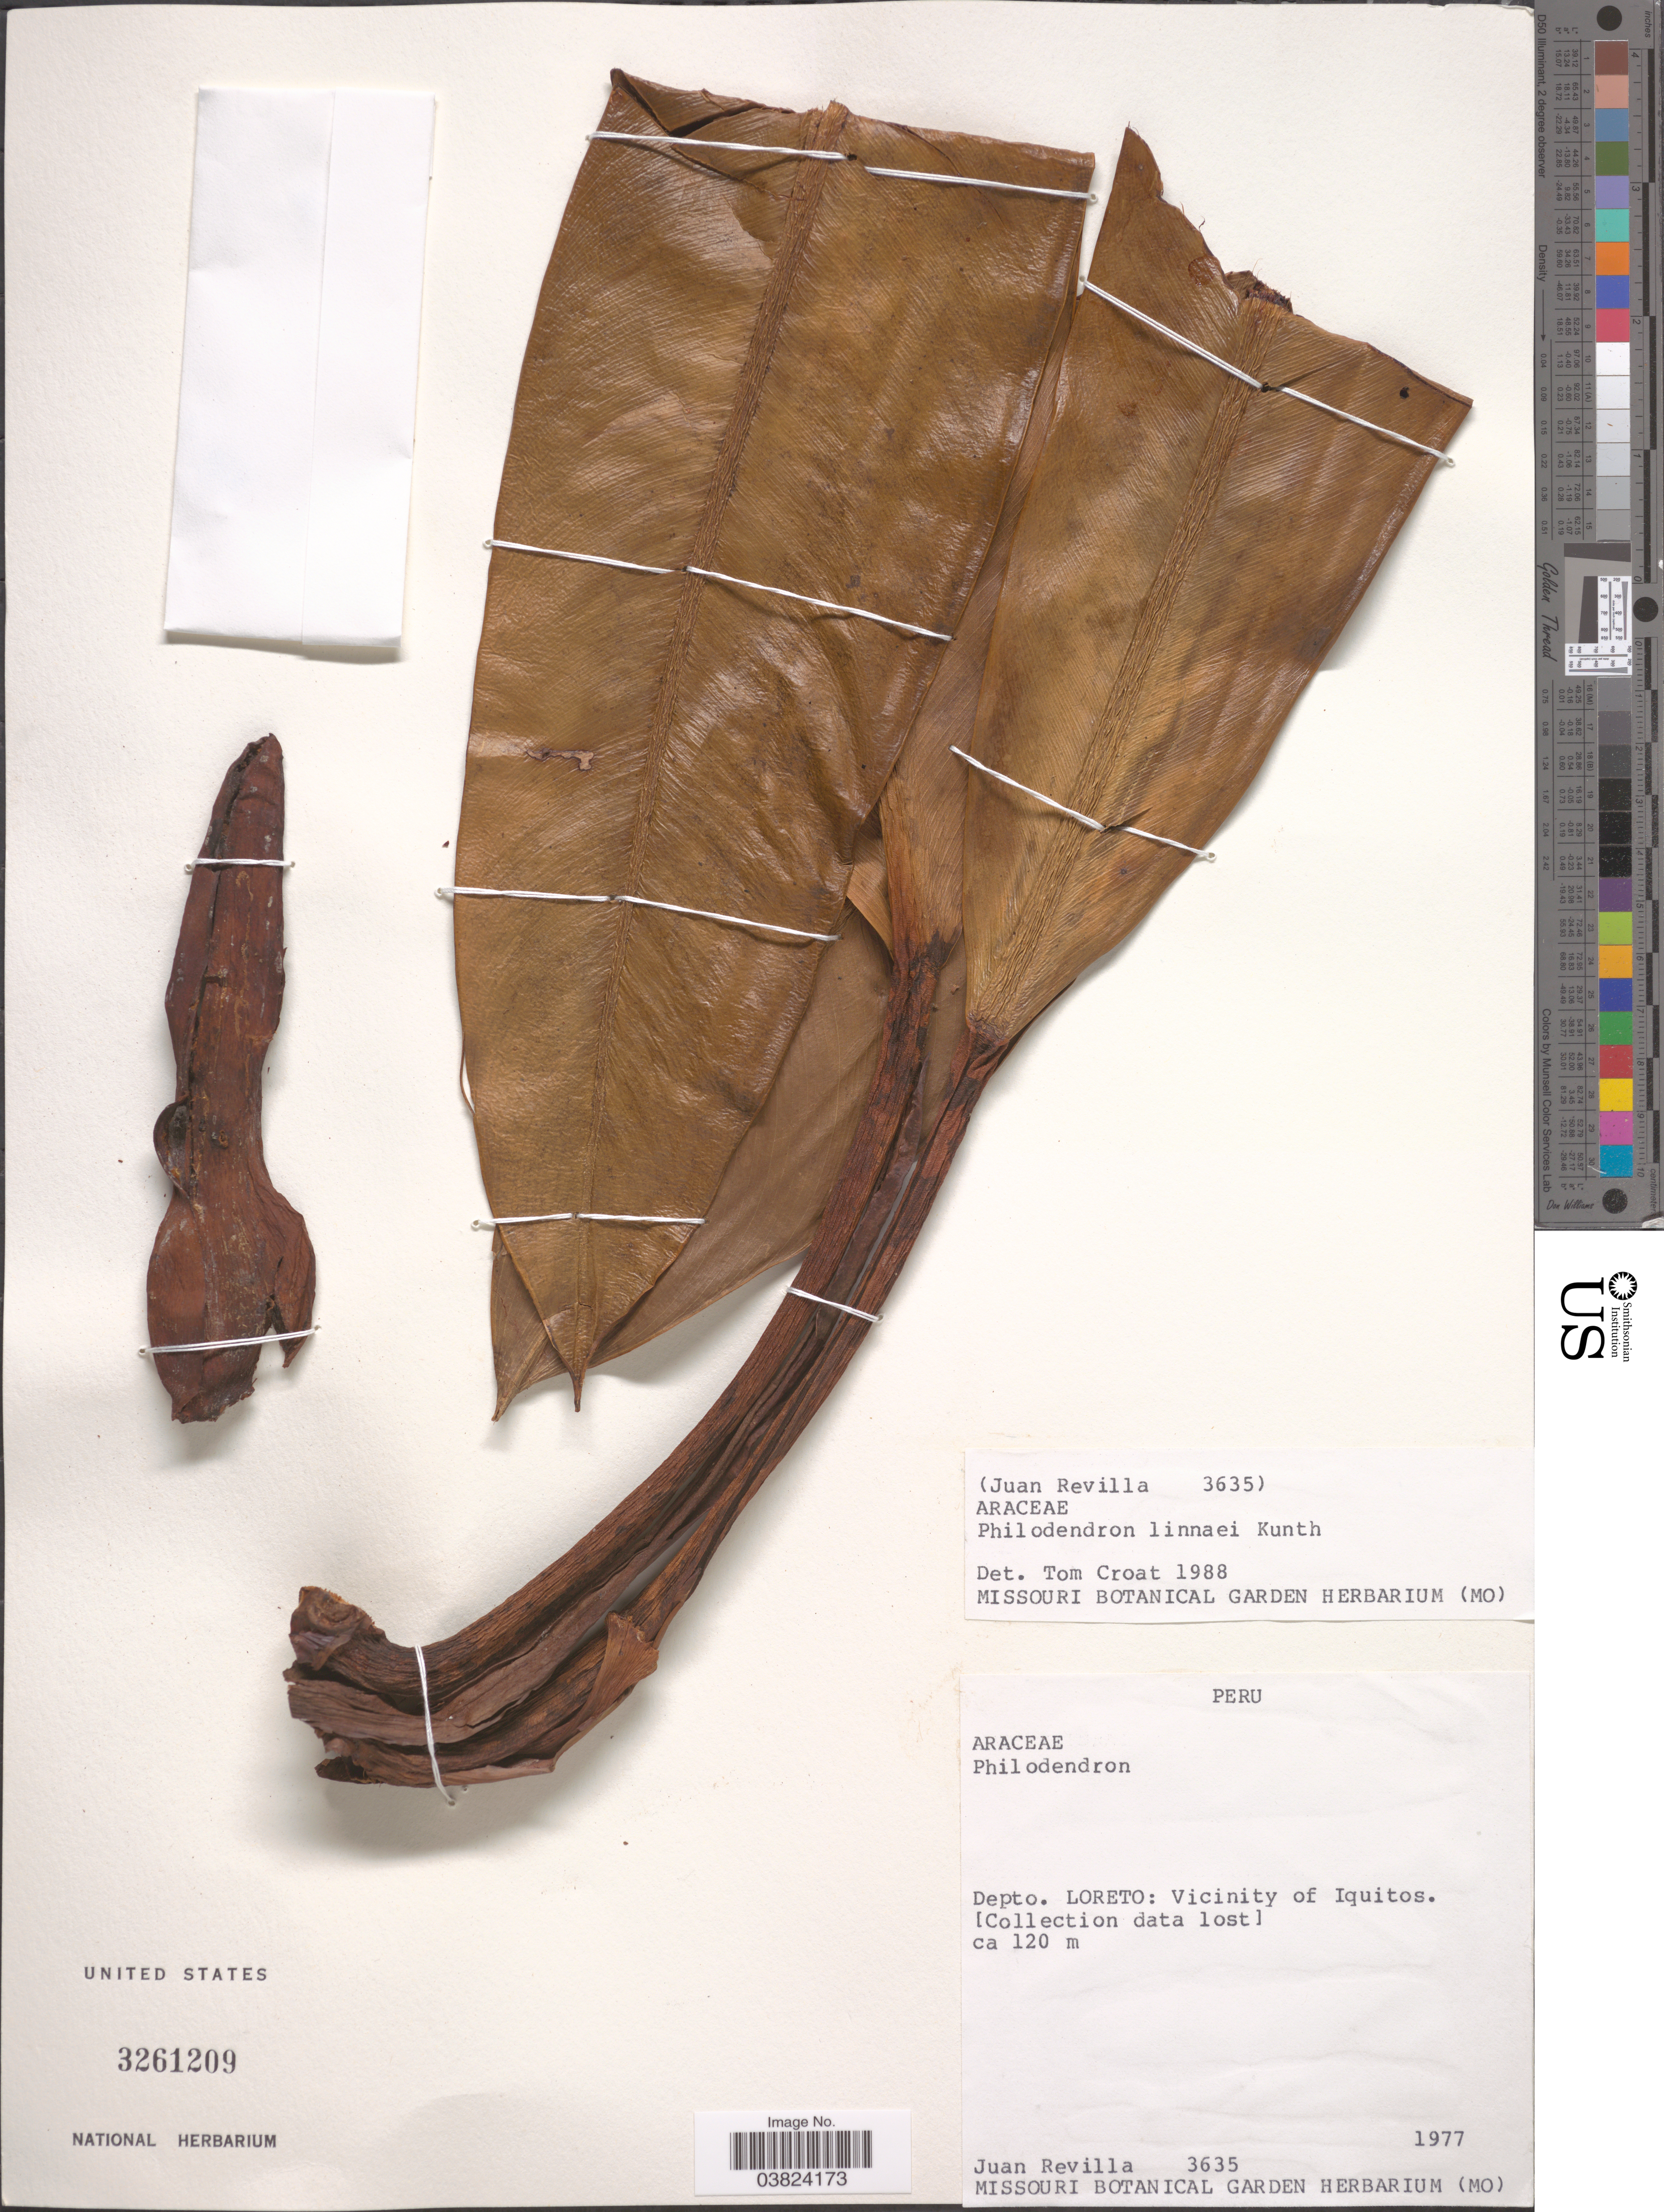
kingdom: Plantae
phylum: Tracheophyta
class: Liliopsida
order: Alismatales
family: Araceae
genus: Philodendron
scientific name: Philodendron linnaei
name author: Kunth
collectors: J. Revilla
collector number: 3635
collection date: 1977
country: Peru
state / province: Loreto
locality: Depto. Loreto: Vicinity of Iquitos.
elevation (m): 120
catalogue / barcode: US 3261209